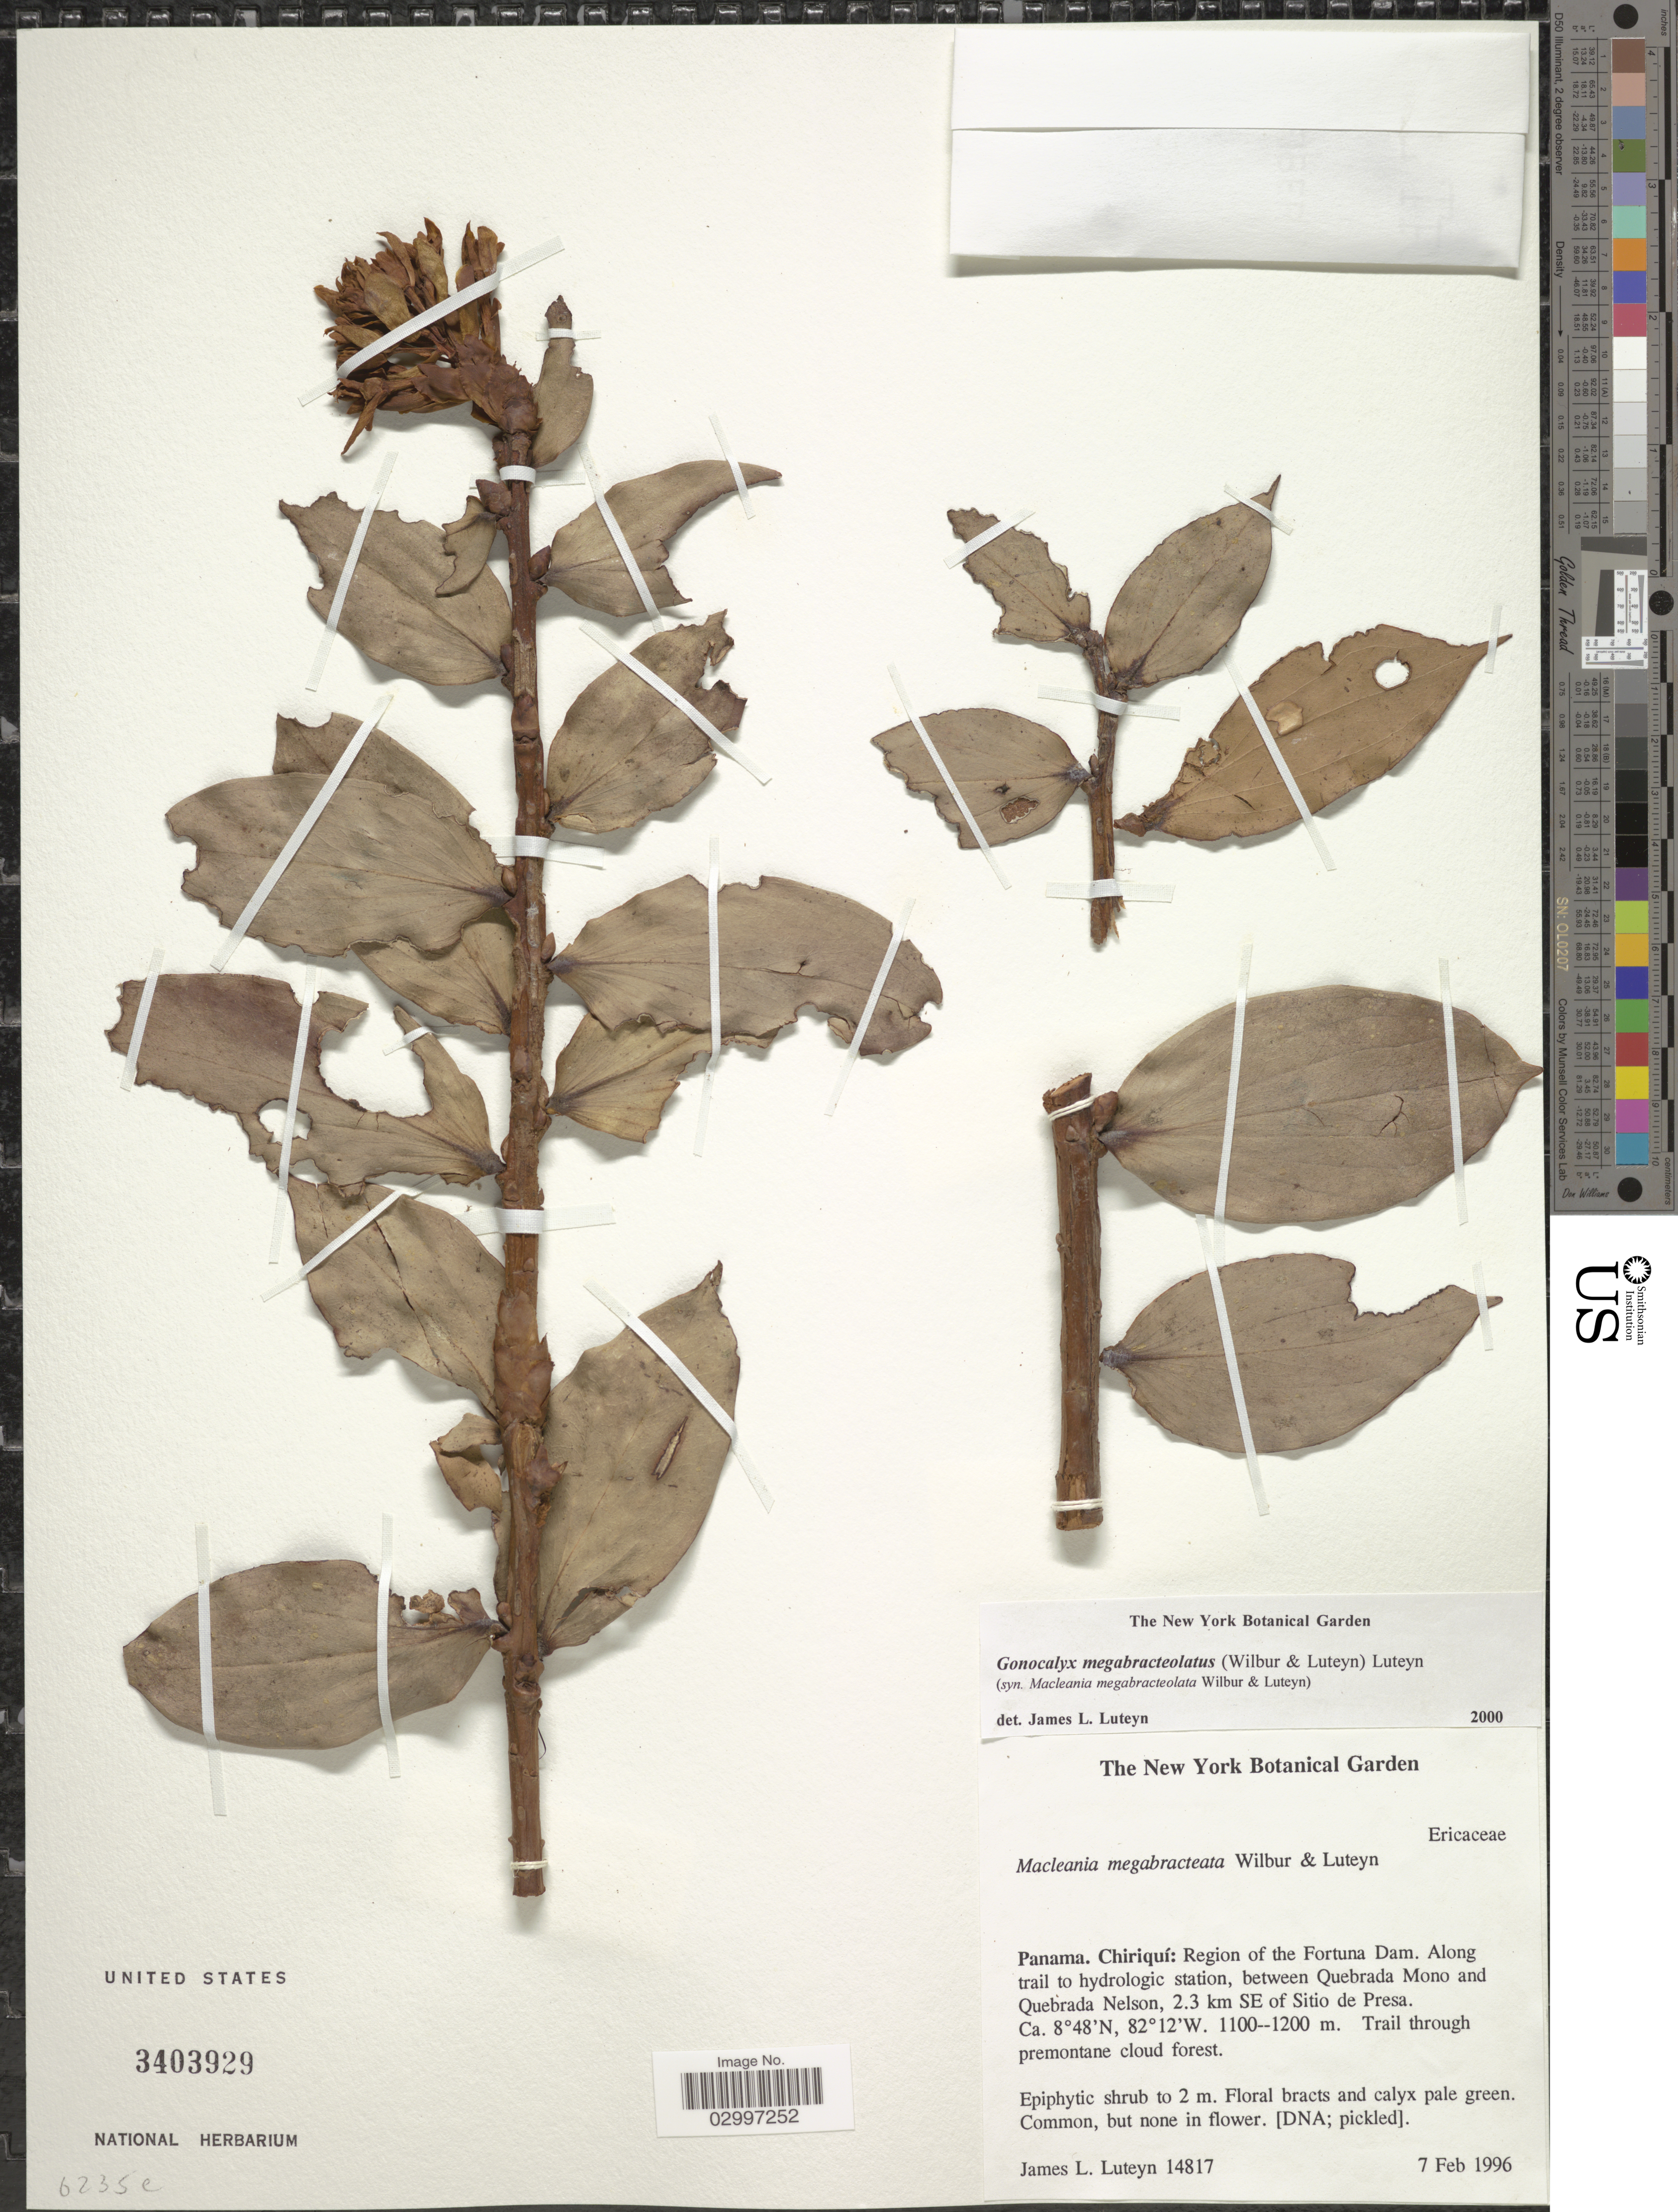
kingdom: Plantae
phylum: Tracheophyta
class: Magnoliopsida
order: Ericales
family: Ericaceae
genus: Gonocalyx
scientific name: Gonocalyx megabracteolatus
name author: (Wilbur & Luteyn) Luteyn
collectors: J. Luteyn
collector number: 14817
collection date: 1996-02-07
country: Panama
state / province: Chiriqui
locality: Region of the Fortuna Dam, Along trail to hydrologic station, between Quebrada Mono and Quebrada Nelson, 2.3 km SE of Sitio de Presa.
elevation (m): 1100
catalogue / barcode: US 3403929